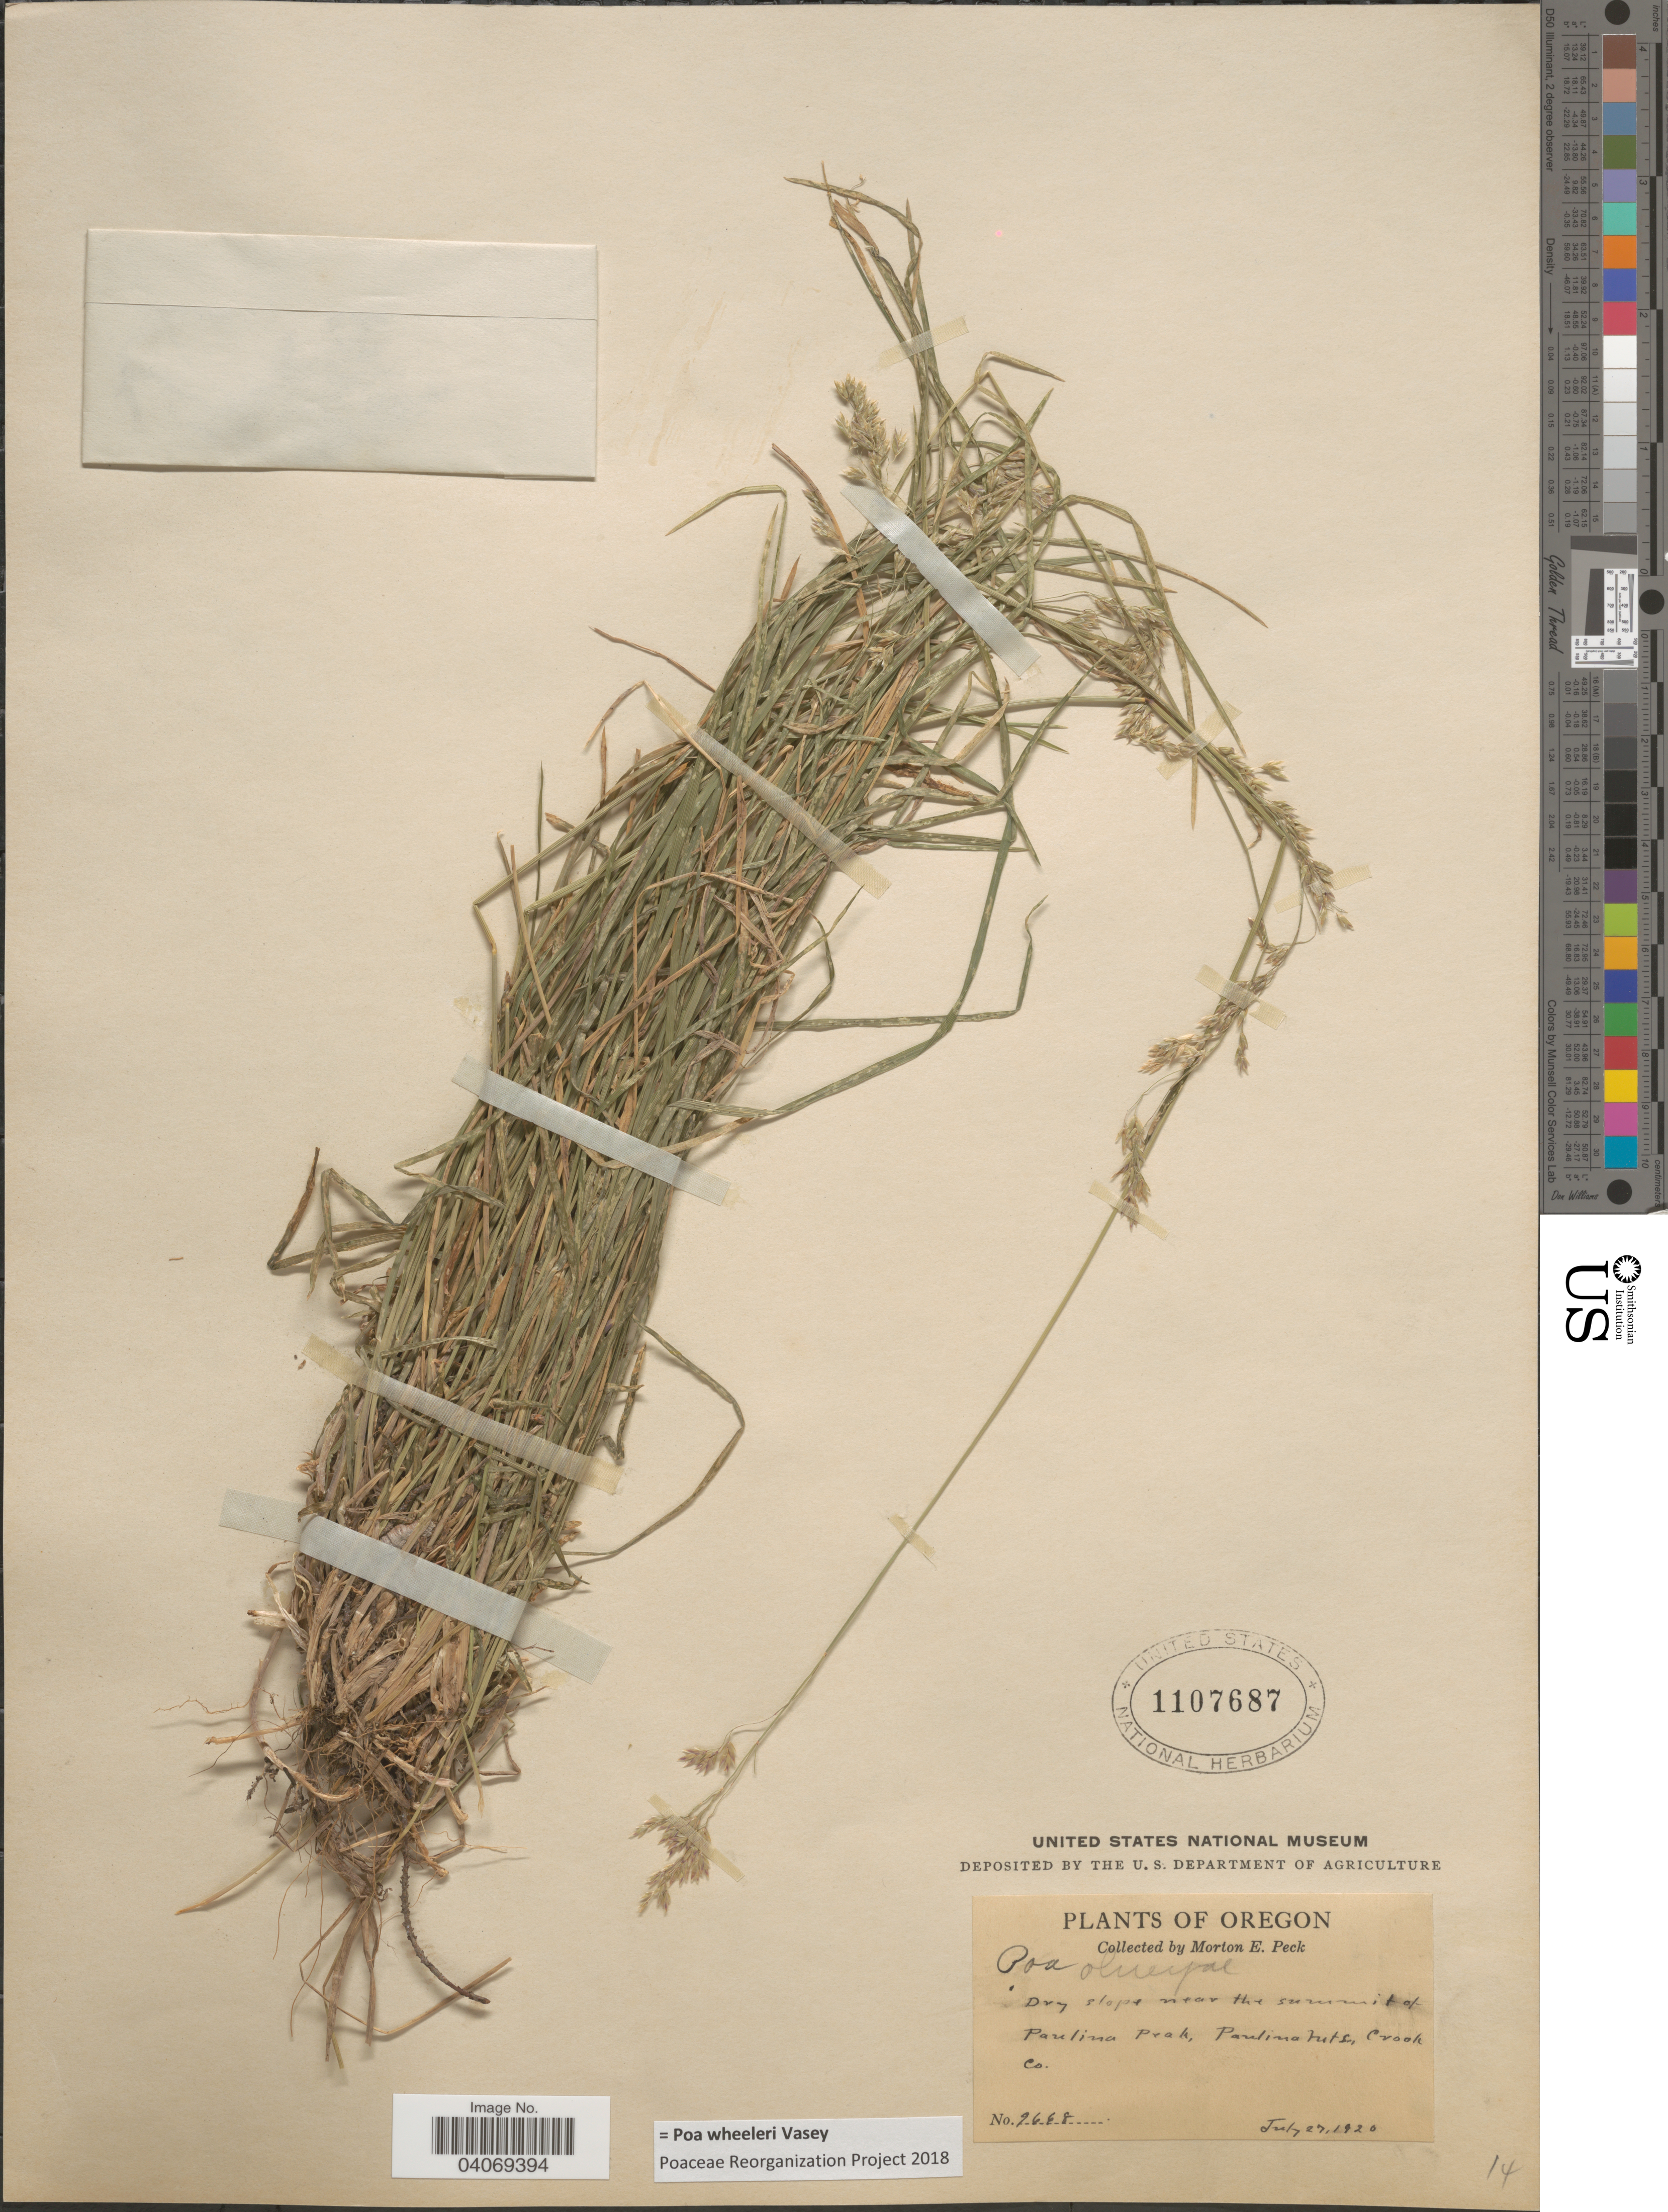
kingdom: Plantae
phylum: Tracheophyta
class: Liliopsida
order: Poales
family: Poaceae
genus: Poa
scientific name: Poa wheeleri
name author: Vasey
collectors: M. E. Peck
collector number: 9668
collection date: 1920-07-27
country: United States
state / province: Oregon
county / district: Crook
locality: Dry slope near the summit of Paulina Peak, Paulina Mts., Crook Co.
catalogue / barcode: US 1107687